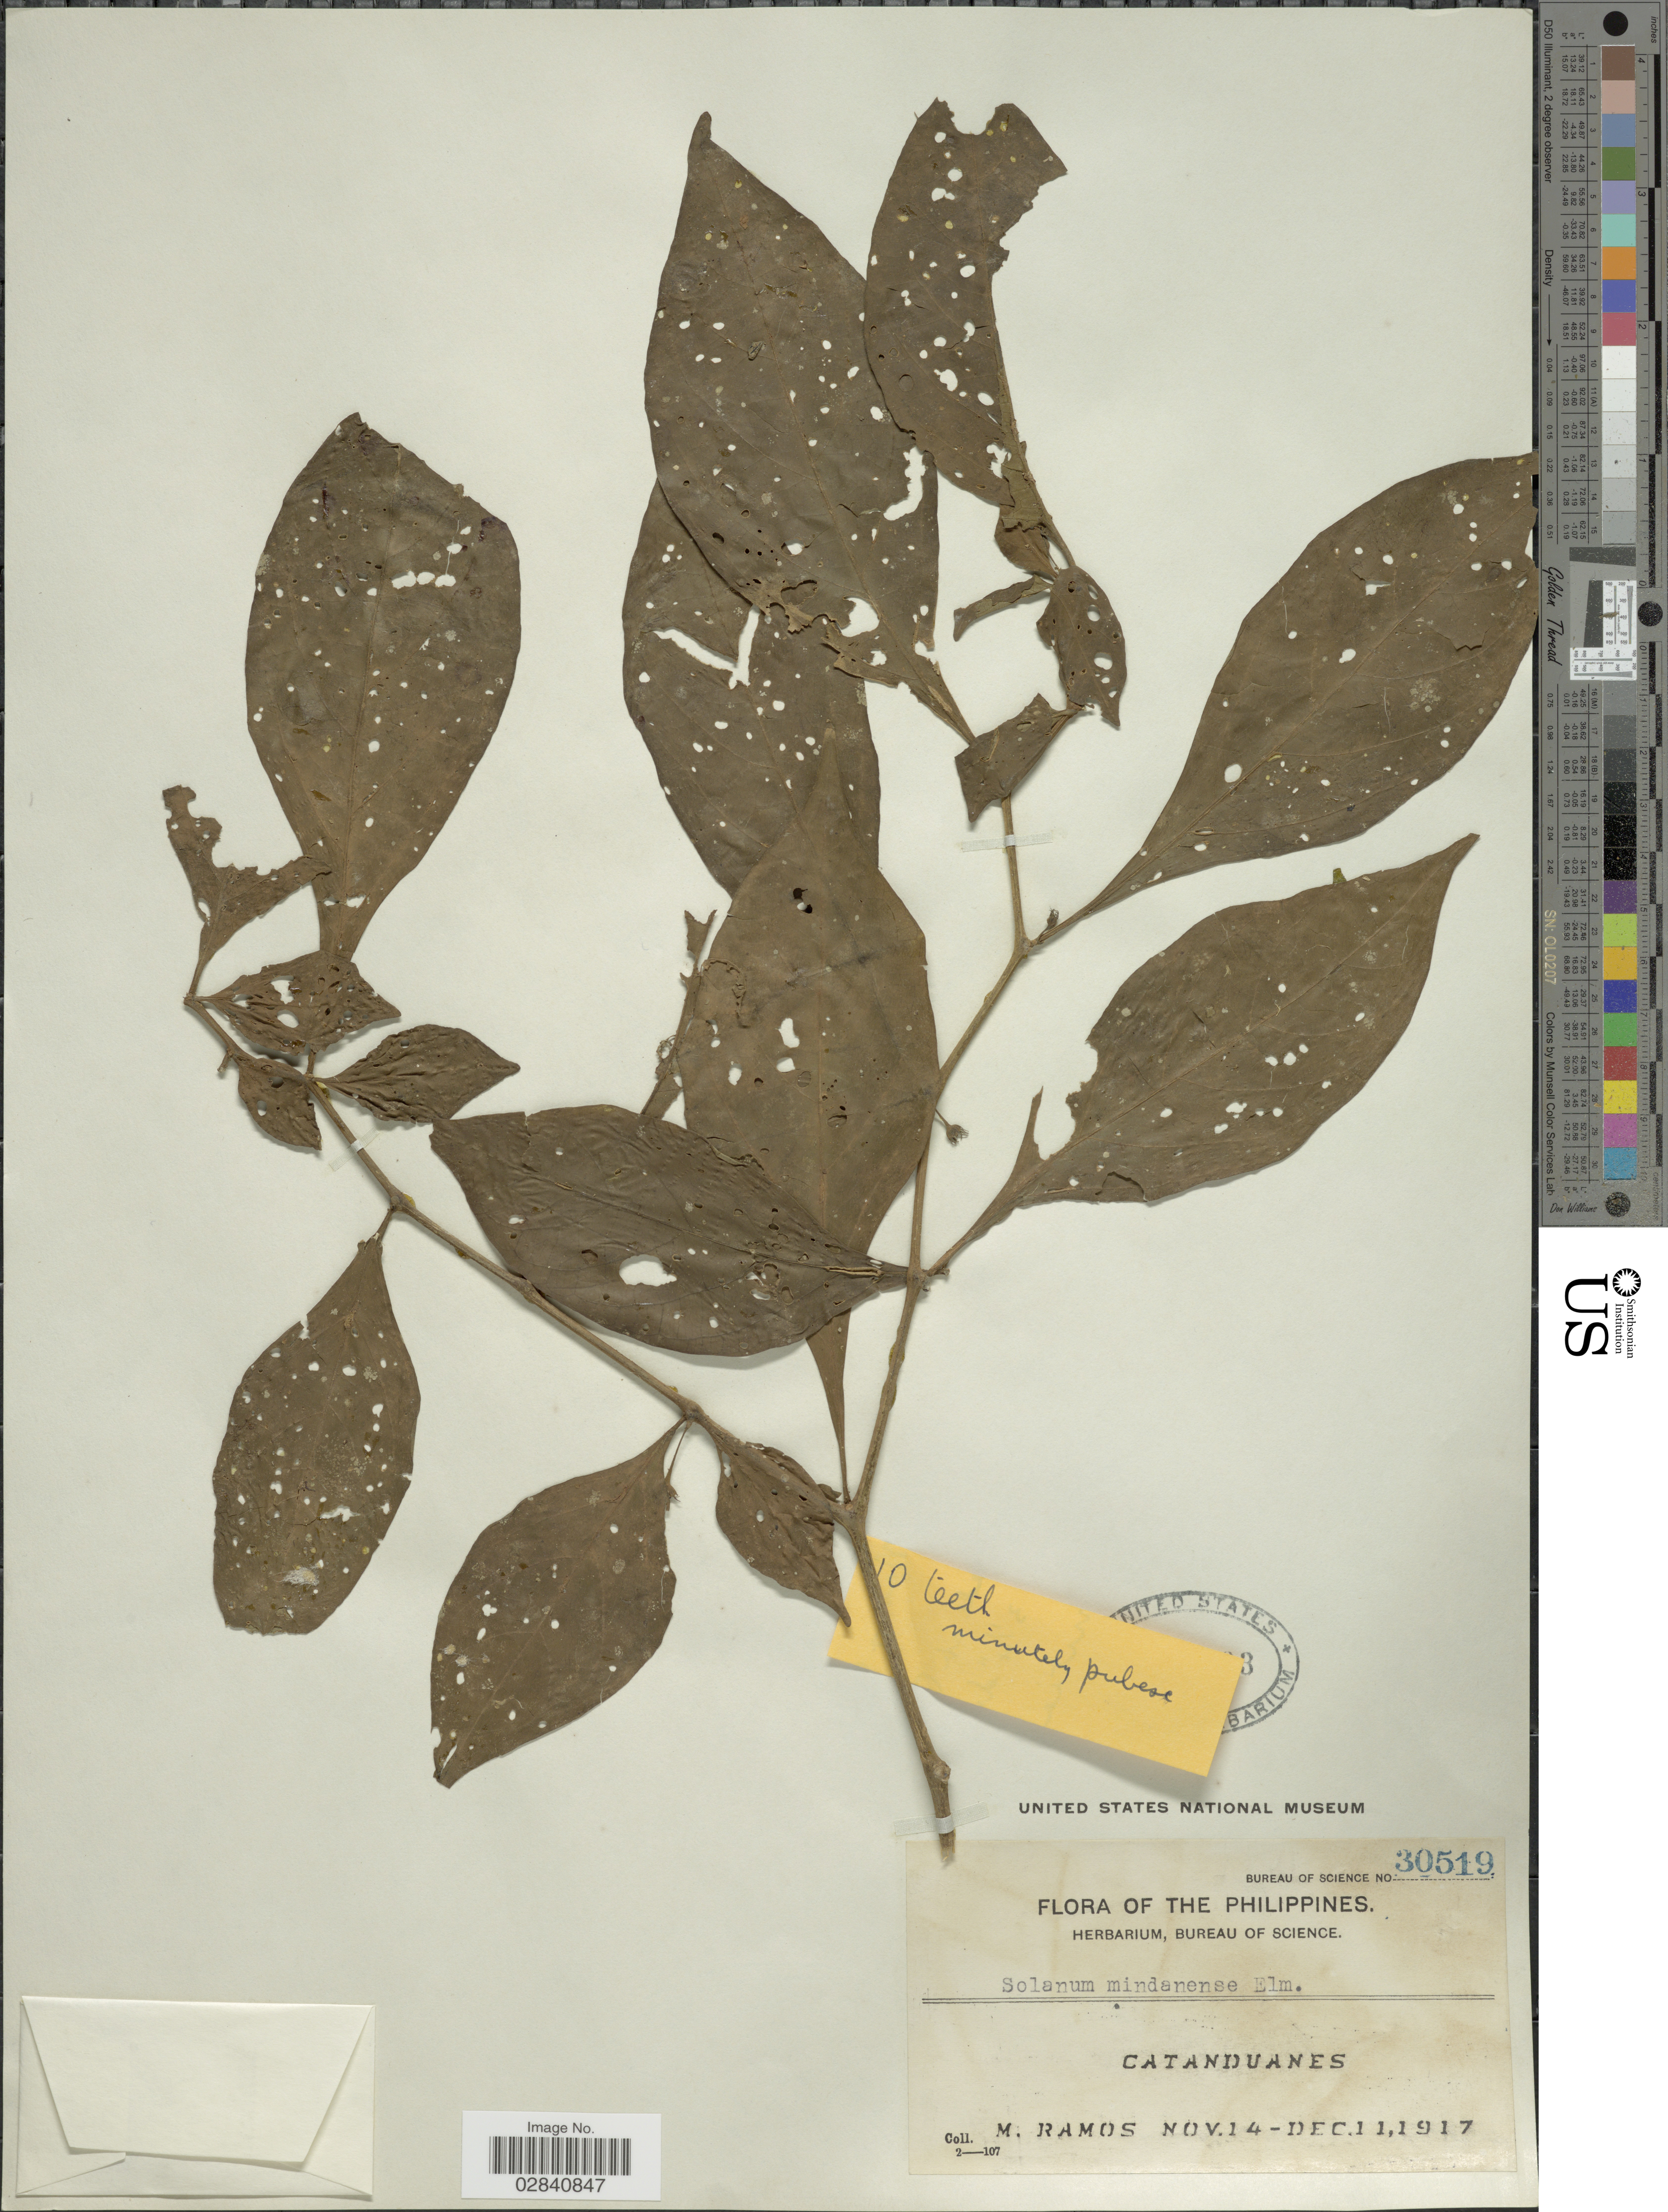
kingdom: Plantae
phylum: Tracheophyta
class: Magnoliopsida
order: Solanales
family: Solanaceae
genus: Lycianthes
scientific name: Lycianthes biflora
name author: (Lour.) Bitter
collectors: M. Ramos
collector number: Bureau of Science 30519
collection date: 1917-11-14/1917-12-11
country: Philippines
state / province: Bicol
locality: Catanduanes.